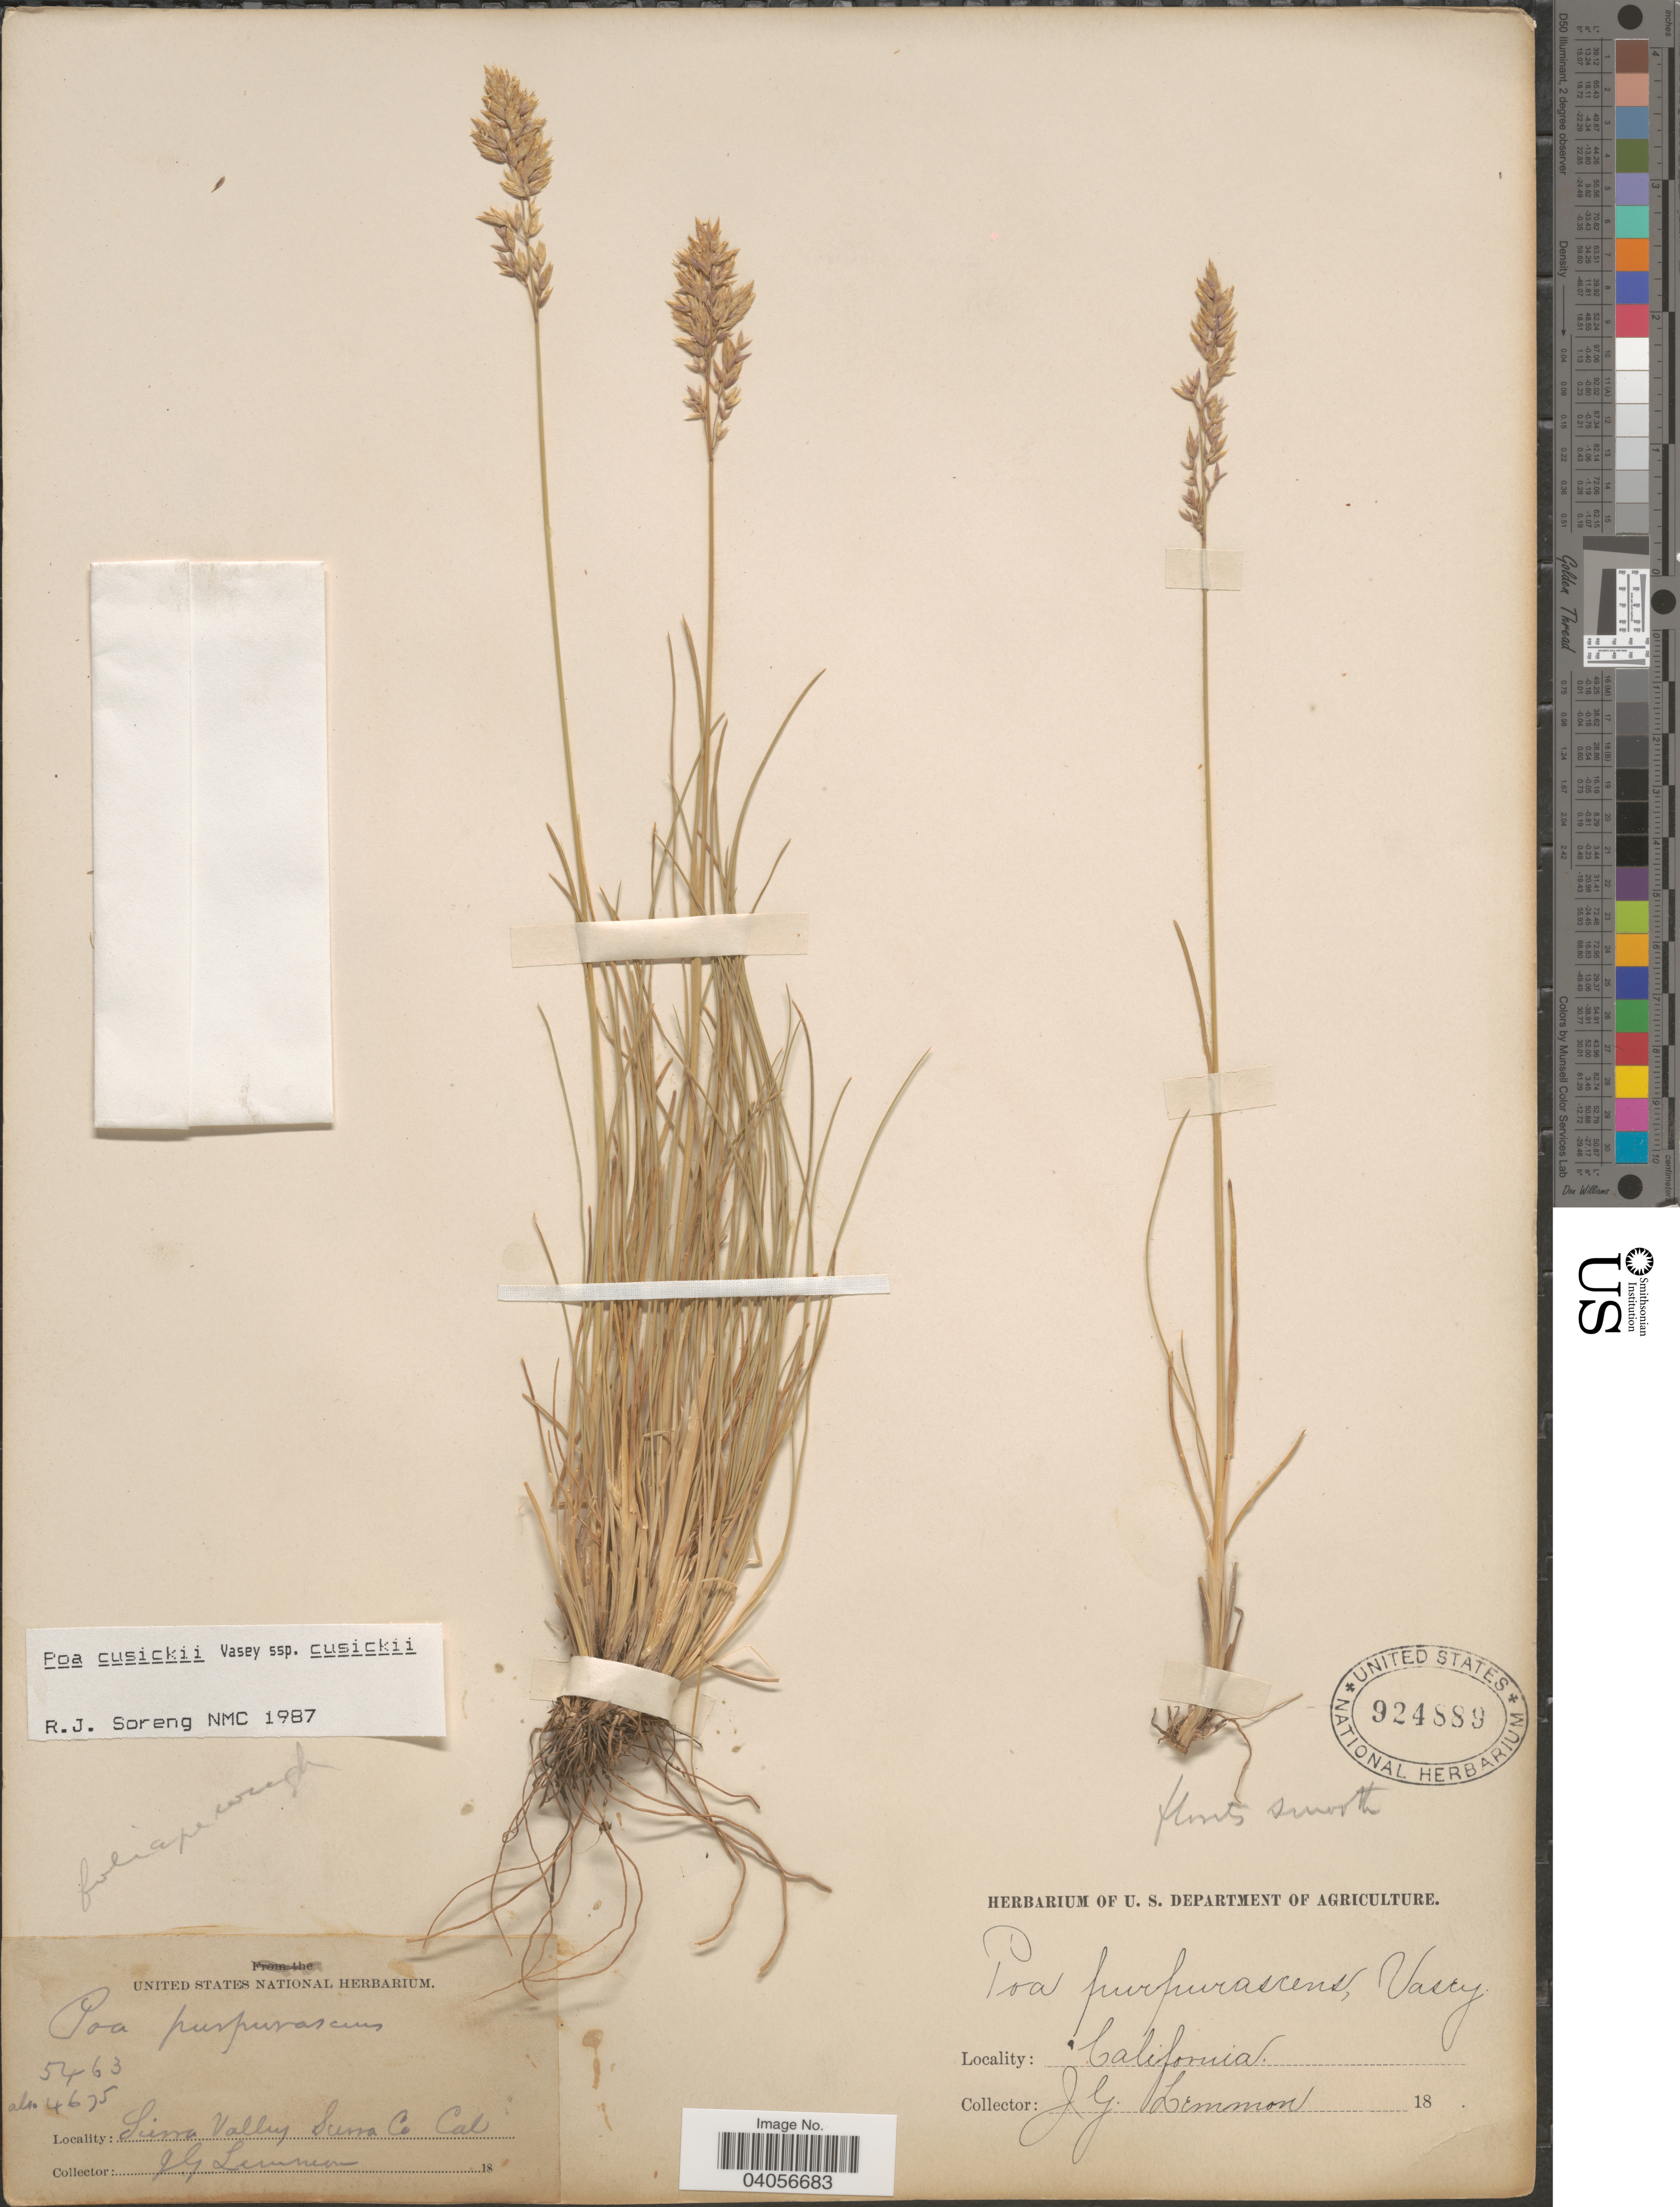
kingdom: Plantae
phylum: Tracheophyta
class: Liliopsida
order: Poales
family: Poaceae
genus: Poa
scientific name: Poa cusickii subsp. cusickii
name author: Vasey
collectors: J. Lemmon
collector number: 5463/4675?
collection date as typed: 18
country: United States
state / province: California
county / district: Sierra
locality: Sierra Valley Sierra Co.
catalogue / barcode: US 924889